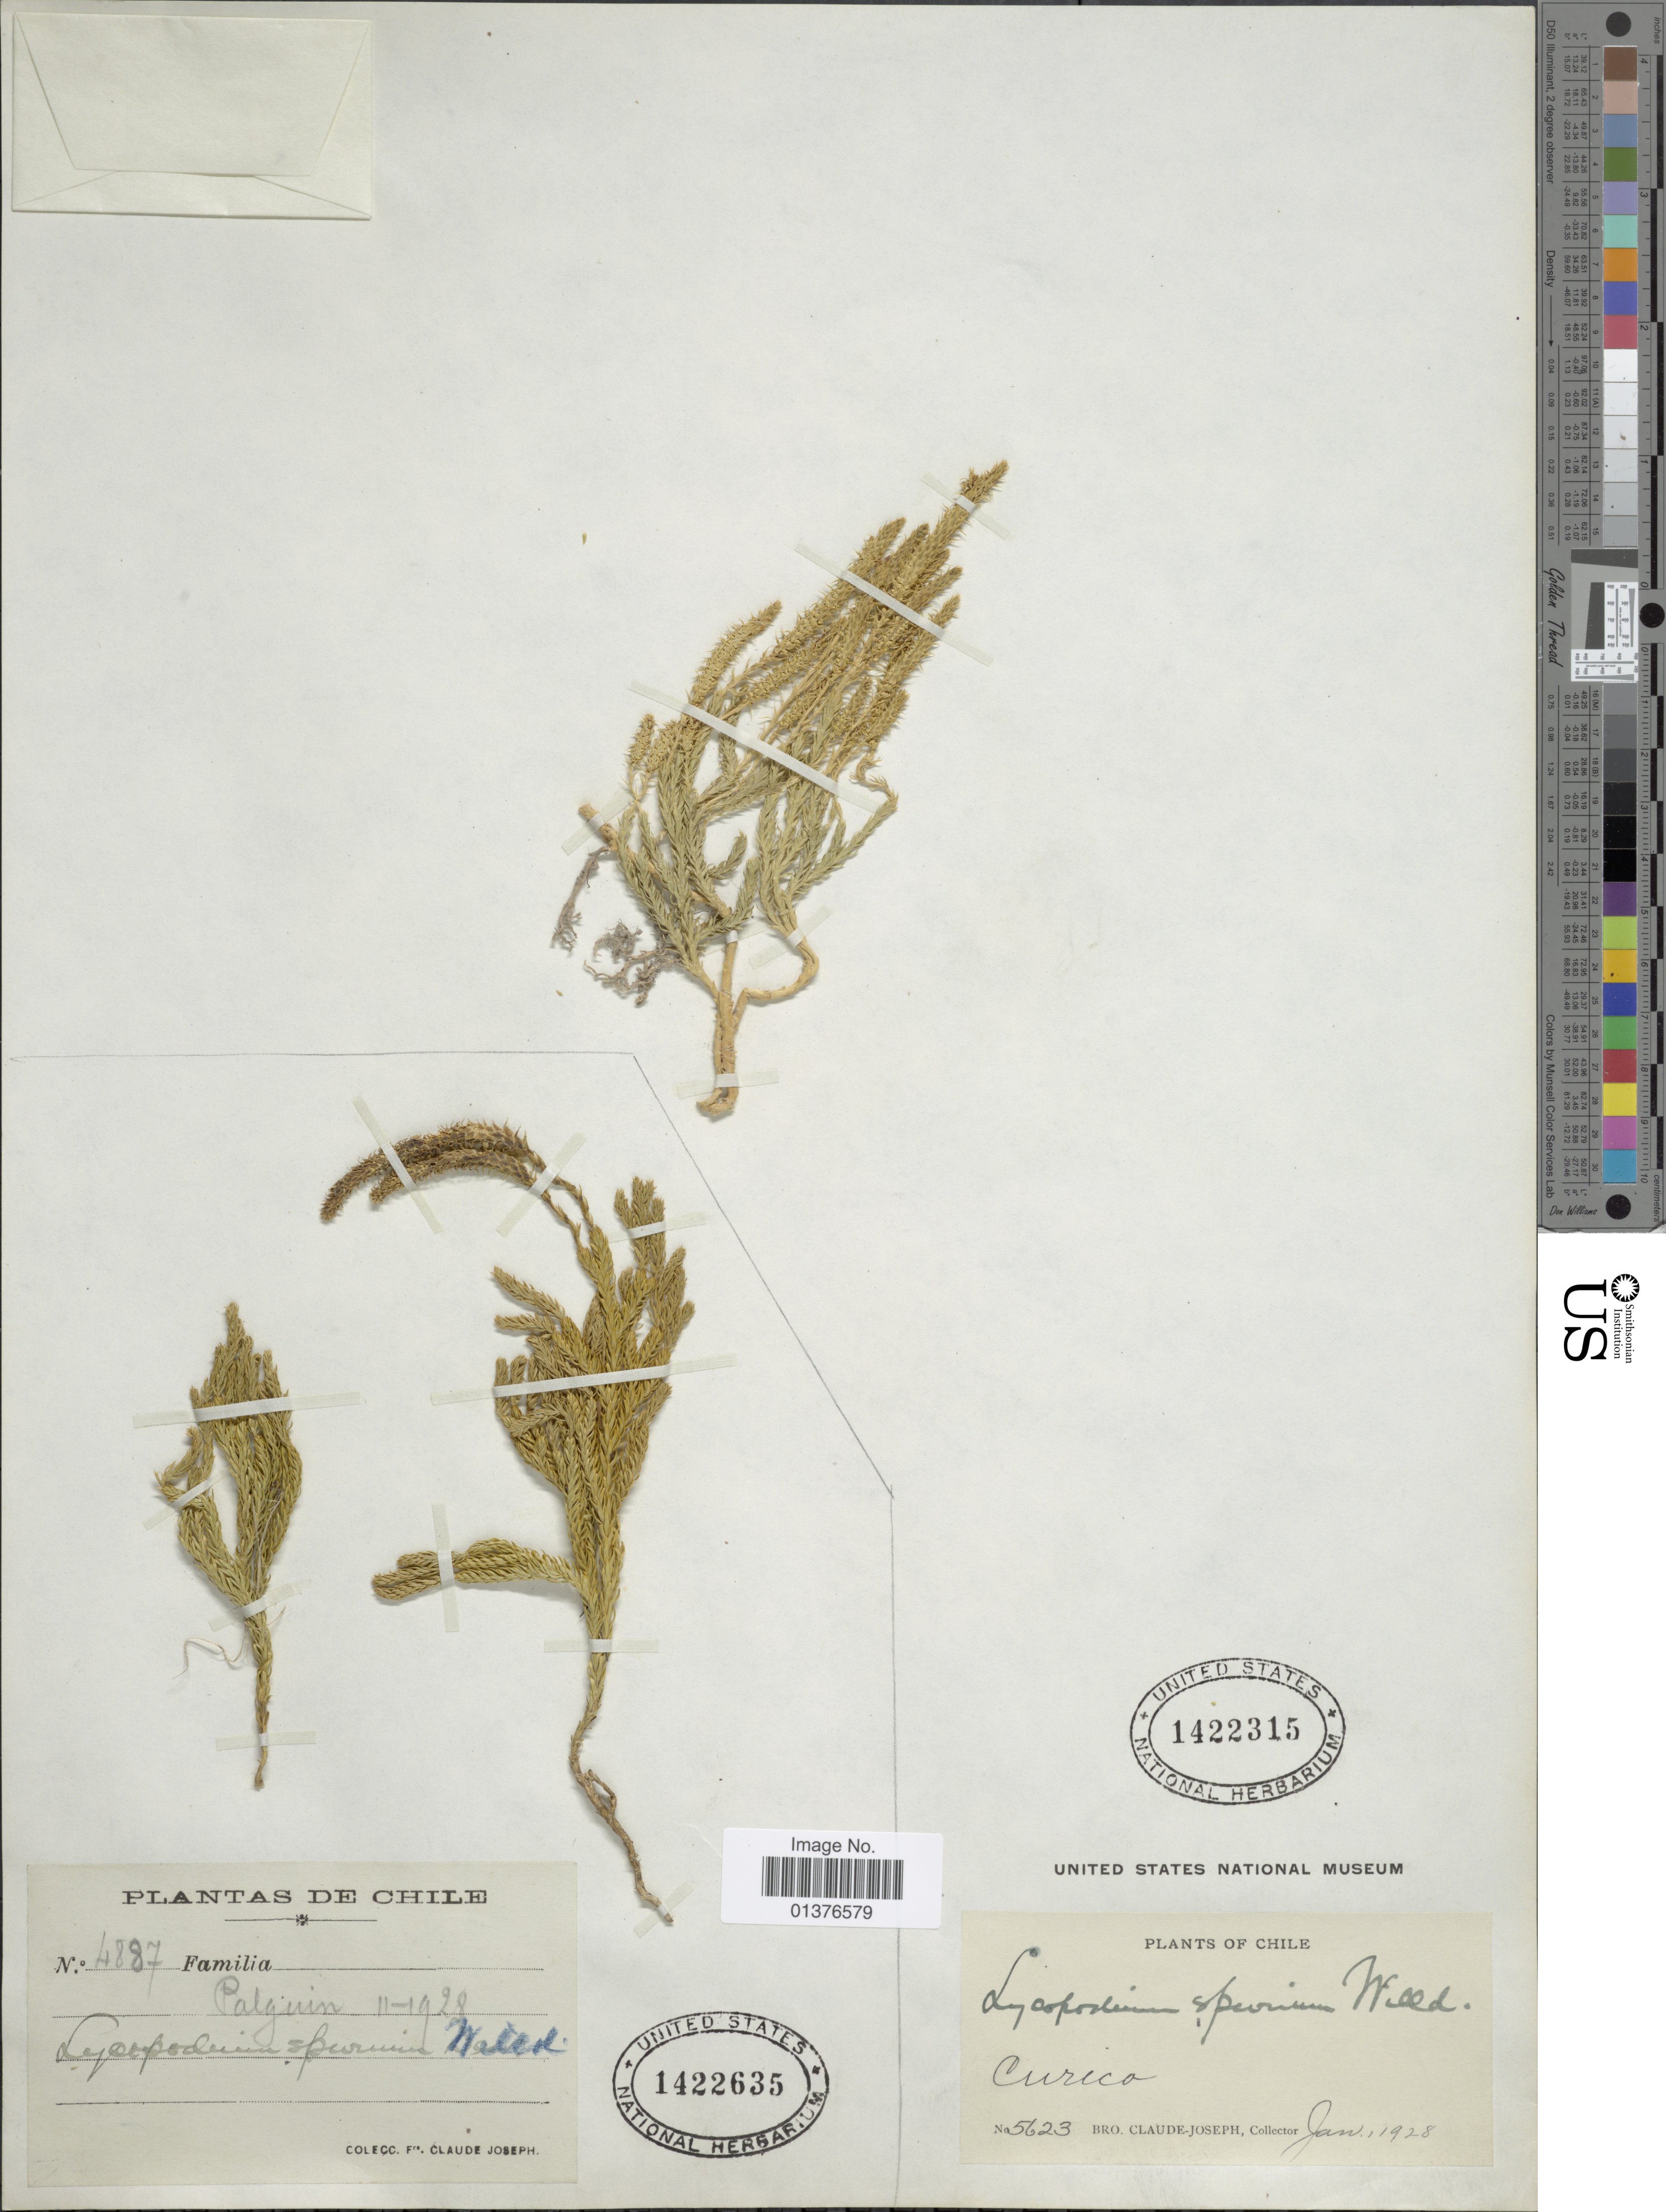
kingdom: Plantae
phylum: Tracheophyta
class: Lycopodiopsida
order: Lycopodiales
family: Lycopodiaceae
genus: Austrolycopodium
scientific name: Austrolycopodium magellanicum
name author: (P. Beauv.) Holub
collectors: Bro. Claude-Joseph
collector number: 5623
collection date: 1928-01-01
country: Chile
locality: Curico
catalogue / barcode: US 1422315